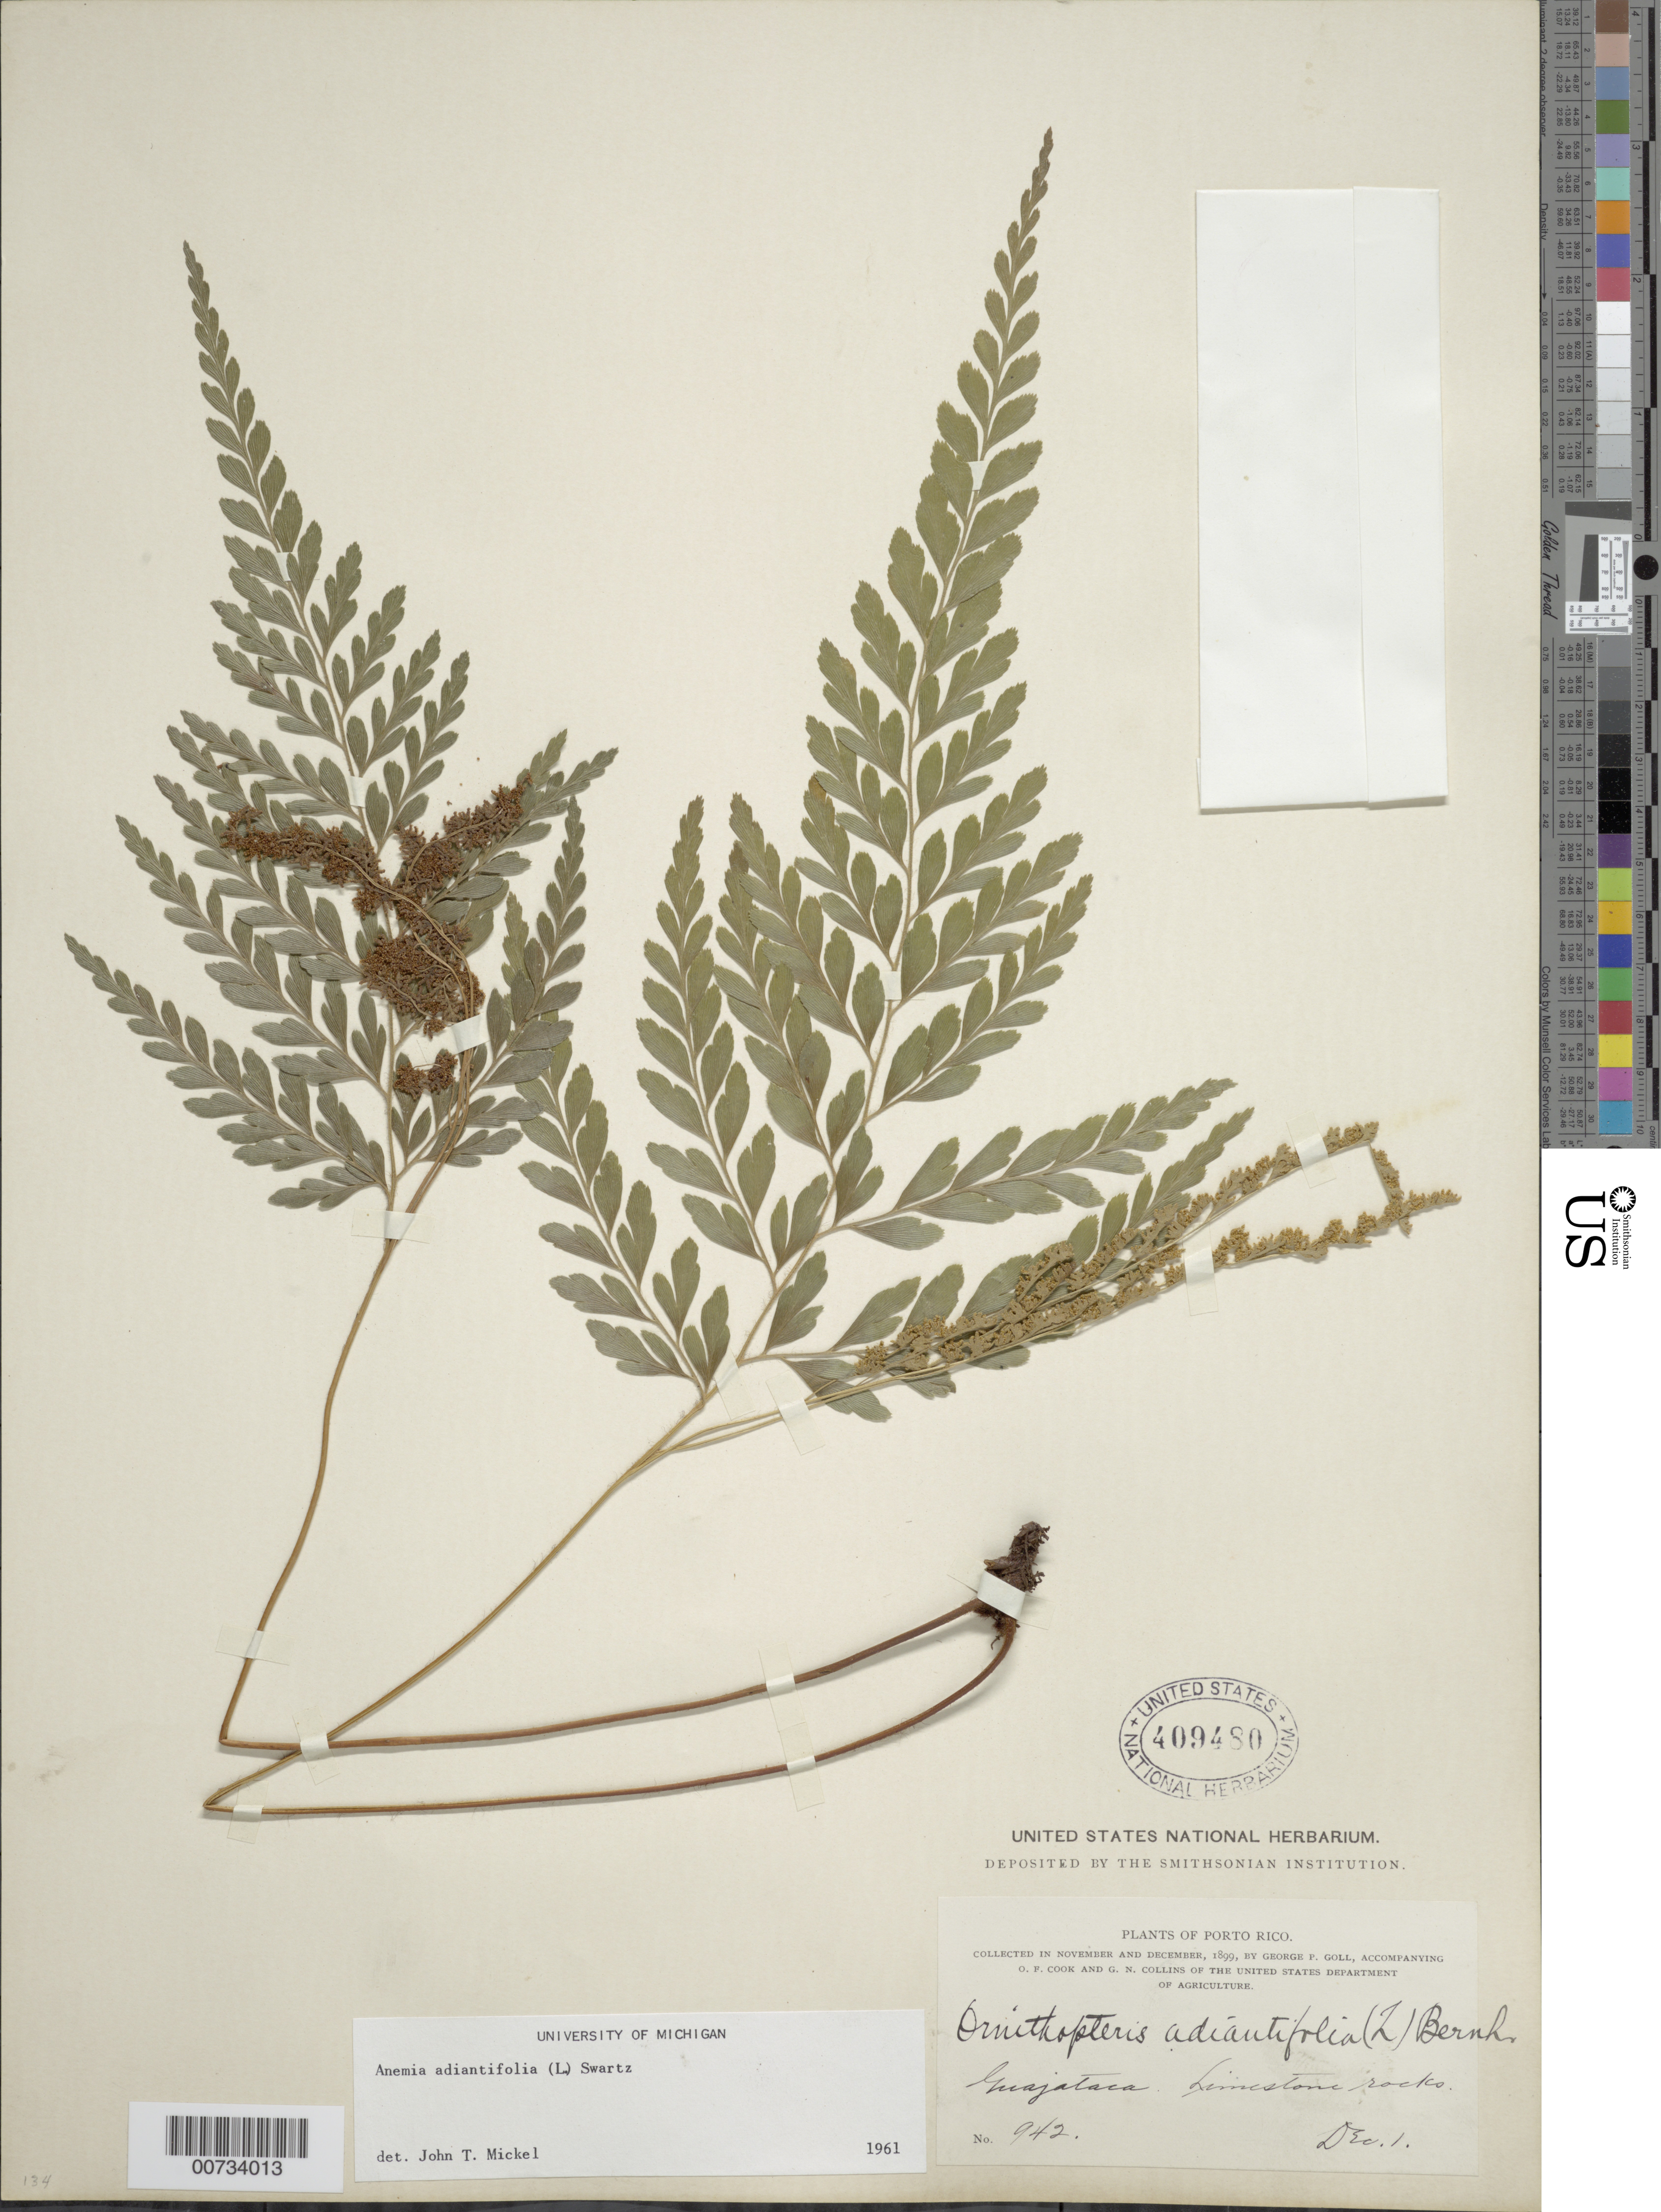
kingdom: Plantae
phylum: Tracheophyta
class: Polypodiopsida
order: Schizaeales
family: Anemiaceae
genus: Anemia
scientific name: Anemia adiantifolia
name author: (L.) Sw.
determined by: Mickel, J. T., (NY), New York Botanical Garden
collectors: G. Goll, O. F. Cook & G. N. Collins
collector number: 942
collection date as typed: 01 Dec 1899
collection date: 1899-12-01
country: Puerto Rico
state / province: Quebradillas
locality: Guajataca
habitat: Limestone rocks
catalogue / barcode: US 409480